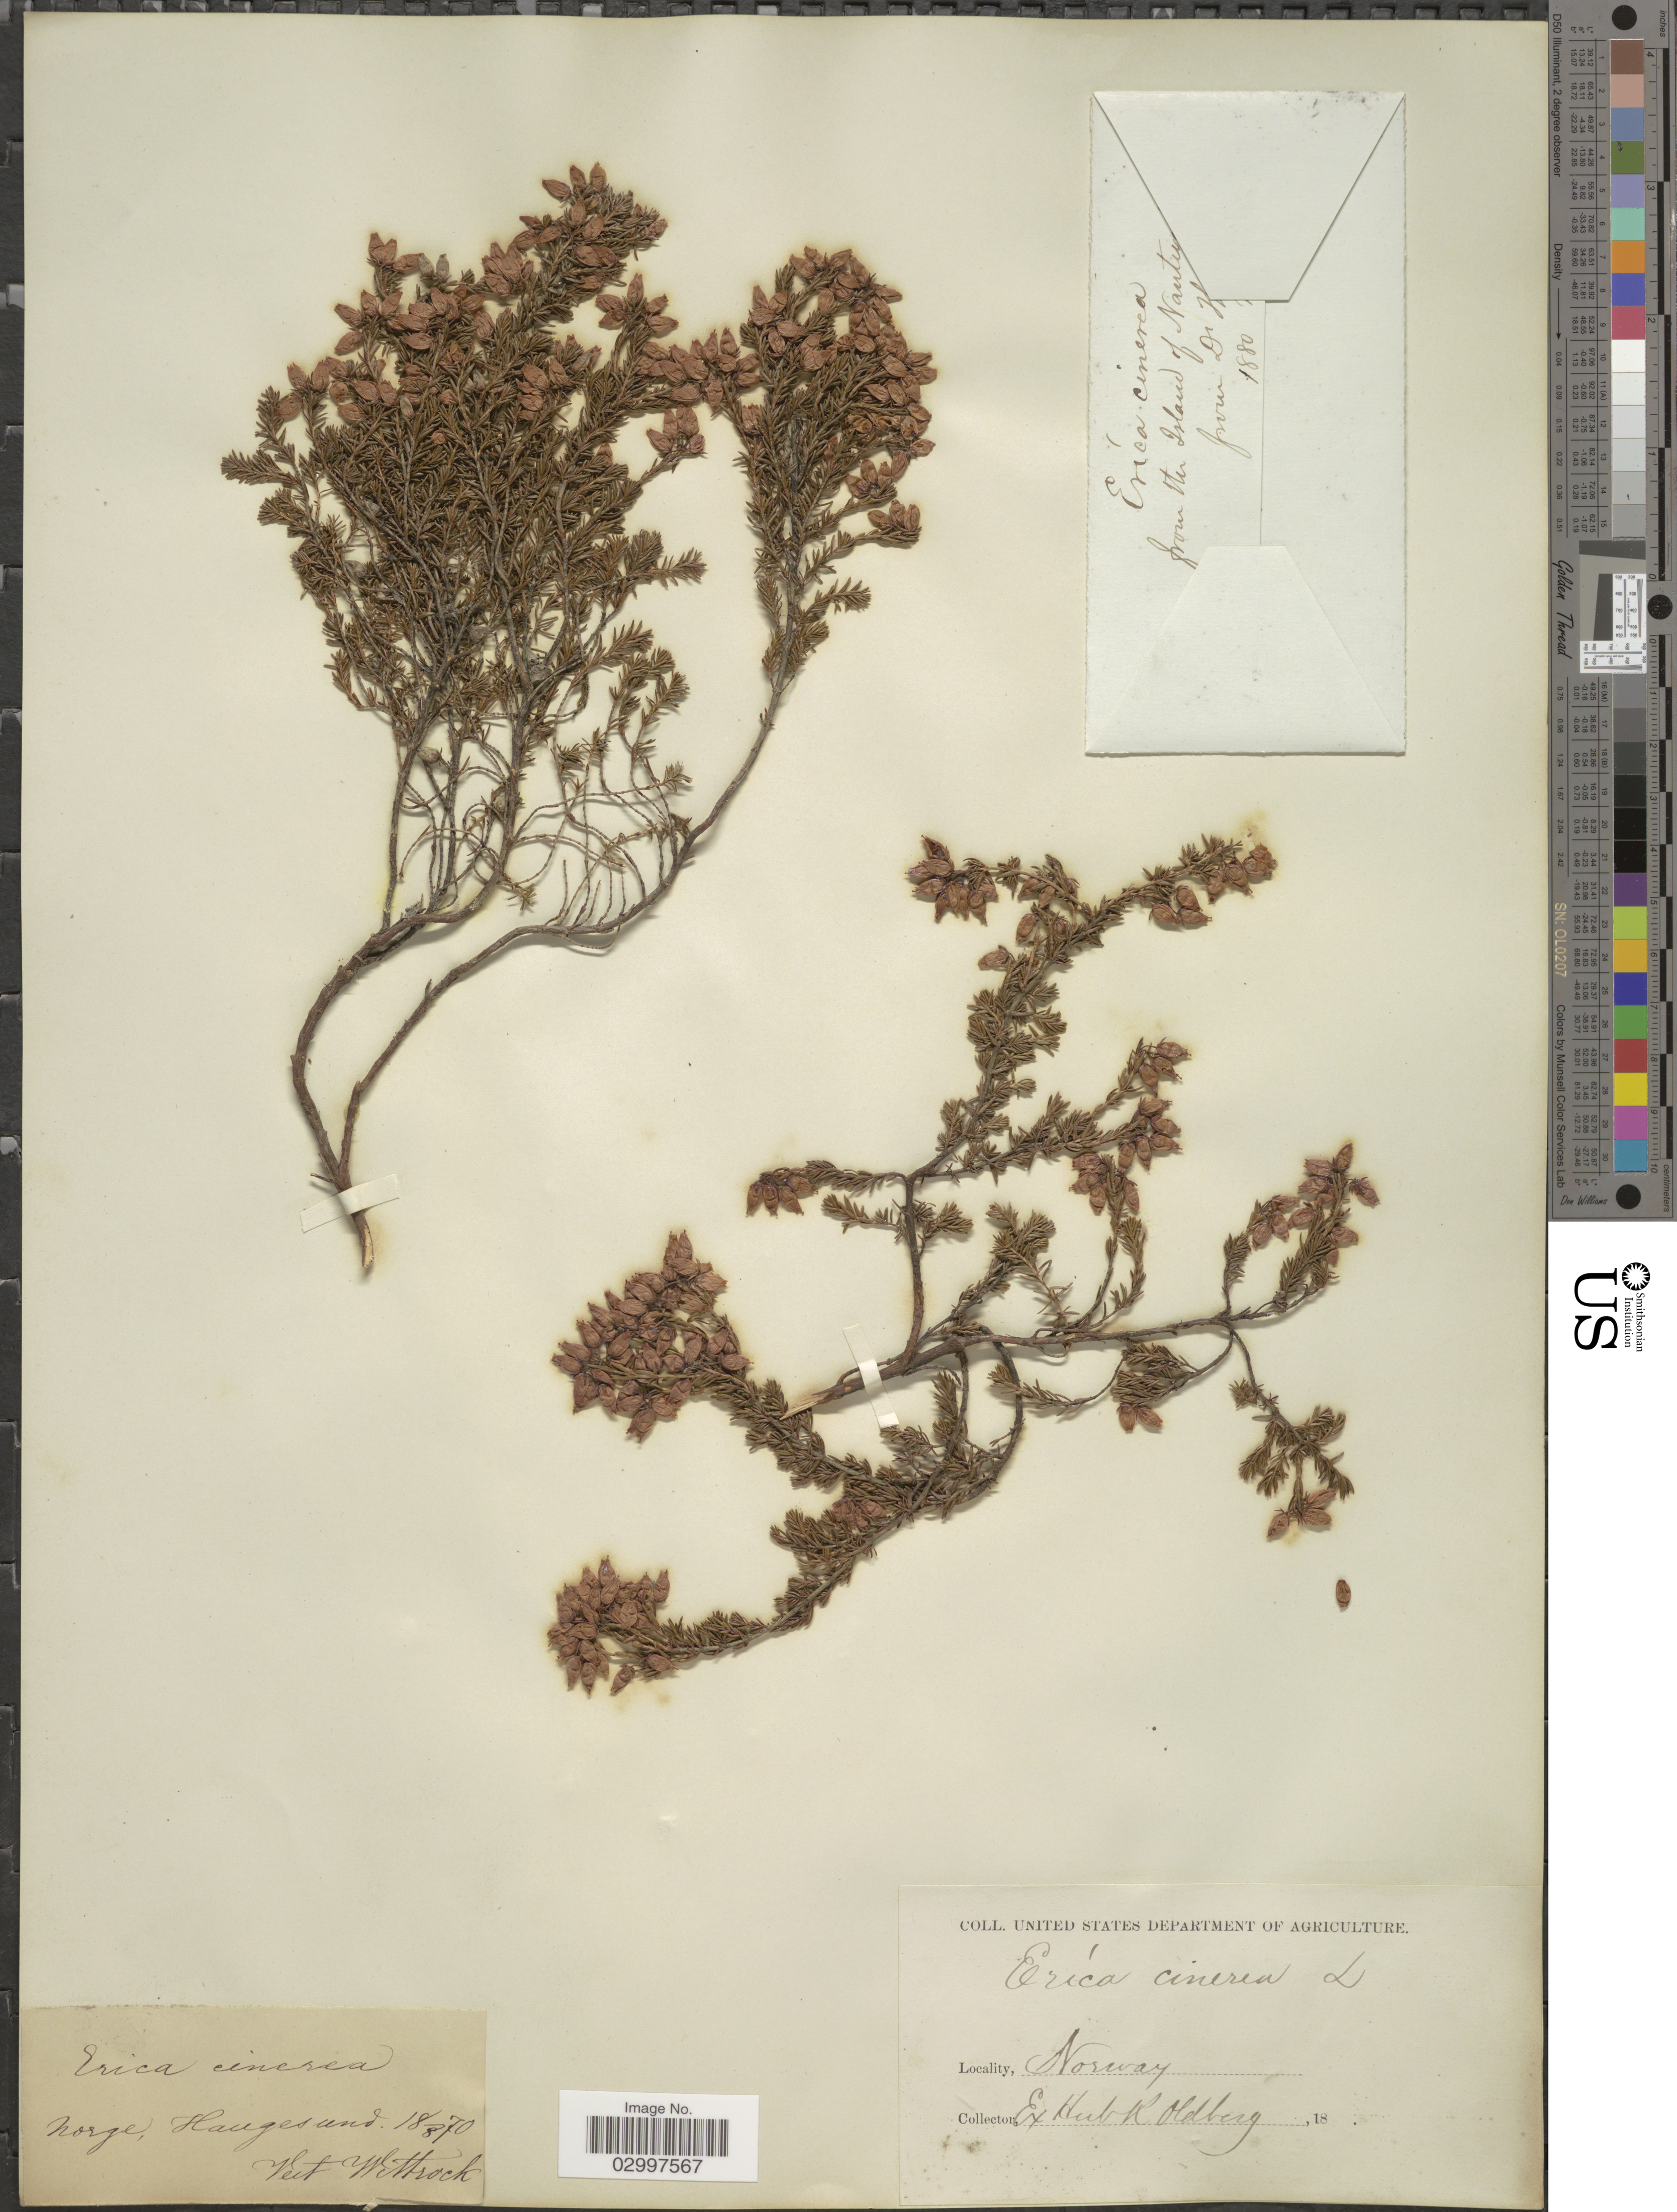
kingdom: Plantae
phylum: Tracheophyta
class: Magnoliopsida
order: Ericales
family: Ericaceae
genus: Erica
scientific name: Erica cinerea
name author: L.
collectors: V. B. Wittrock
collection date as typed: Transcribed d/m/y: 18/8/70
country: Norway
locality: Norge, Hauges und.